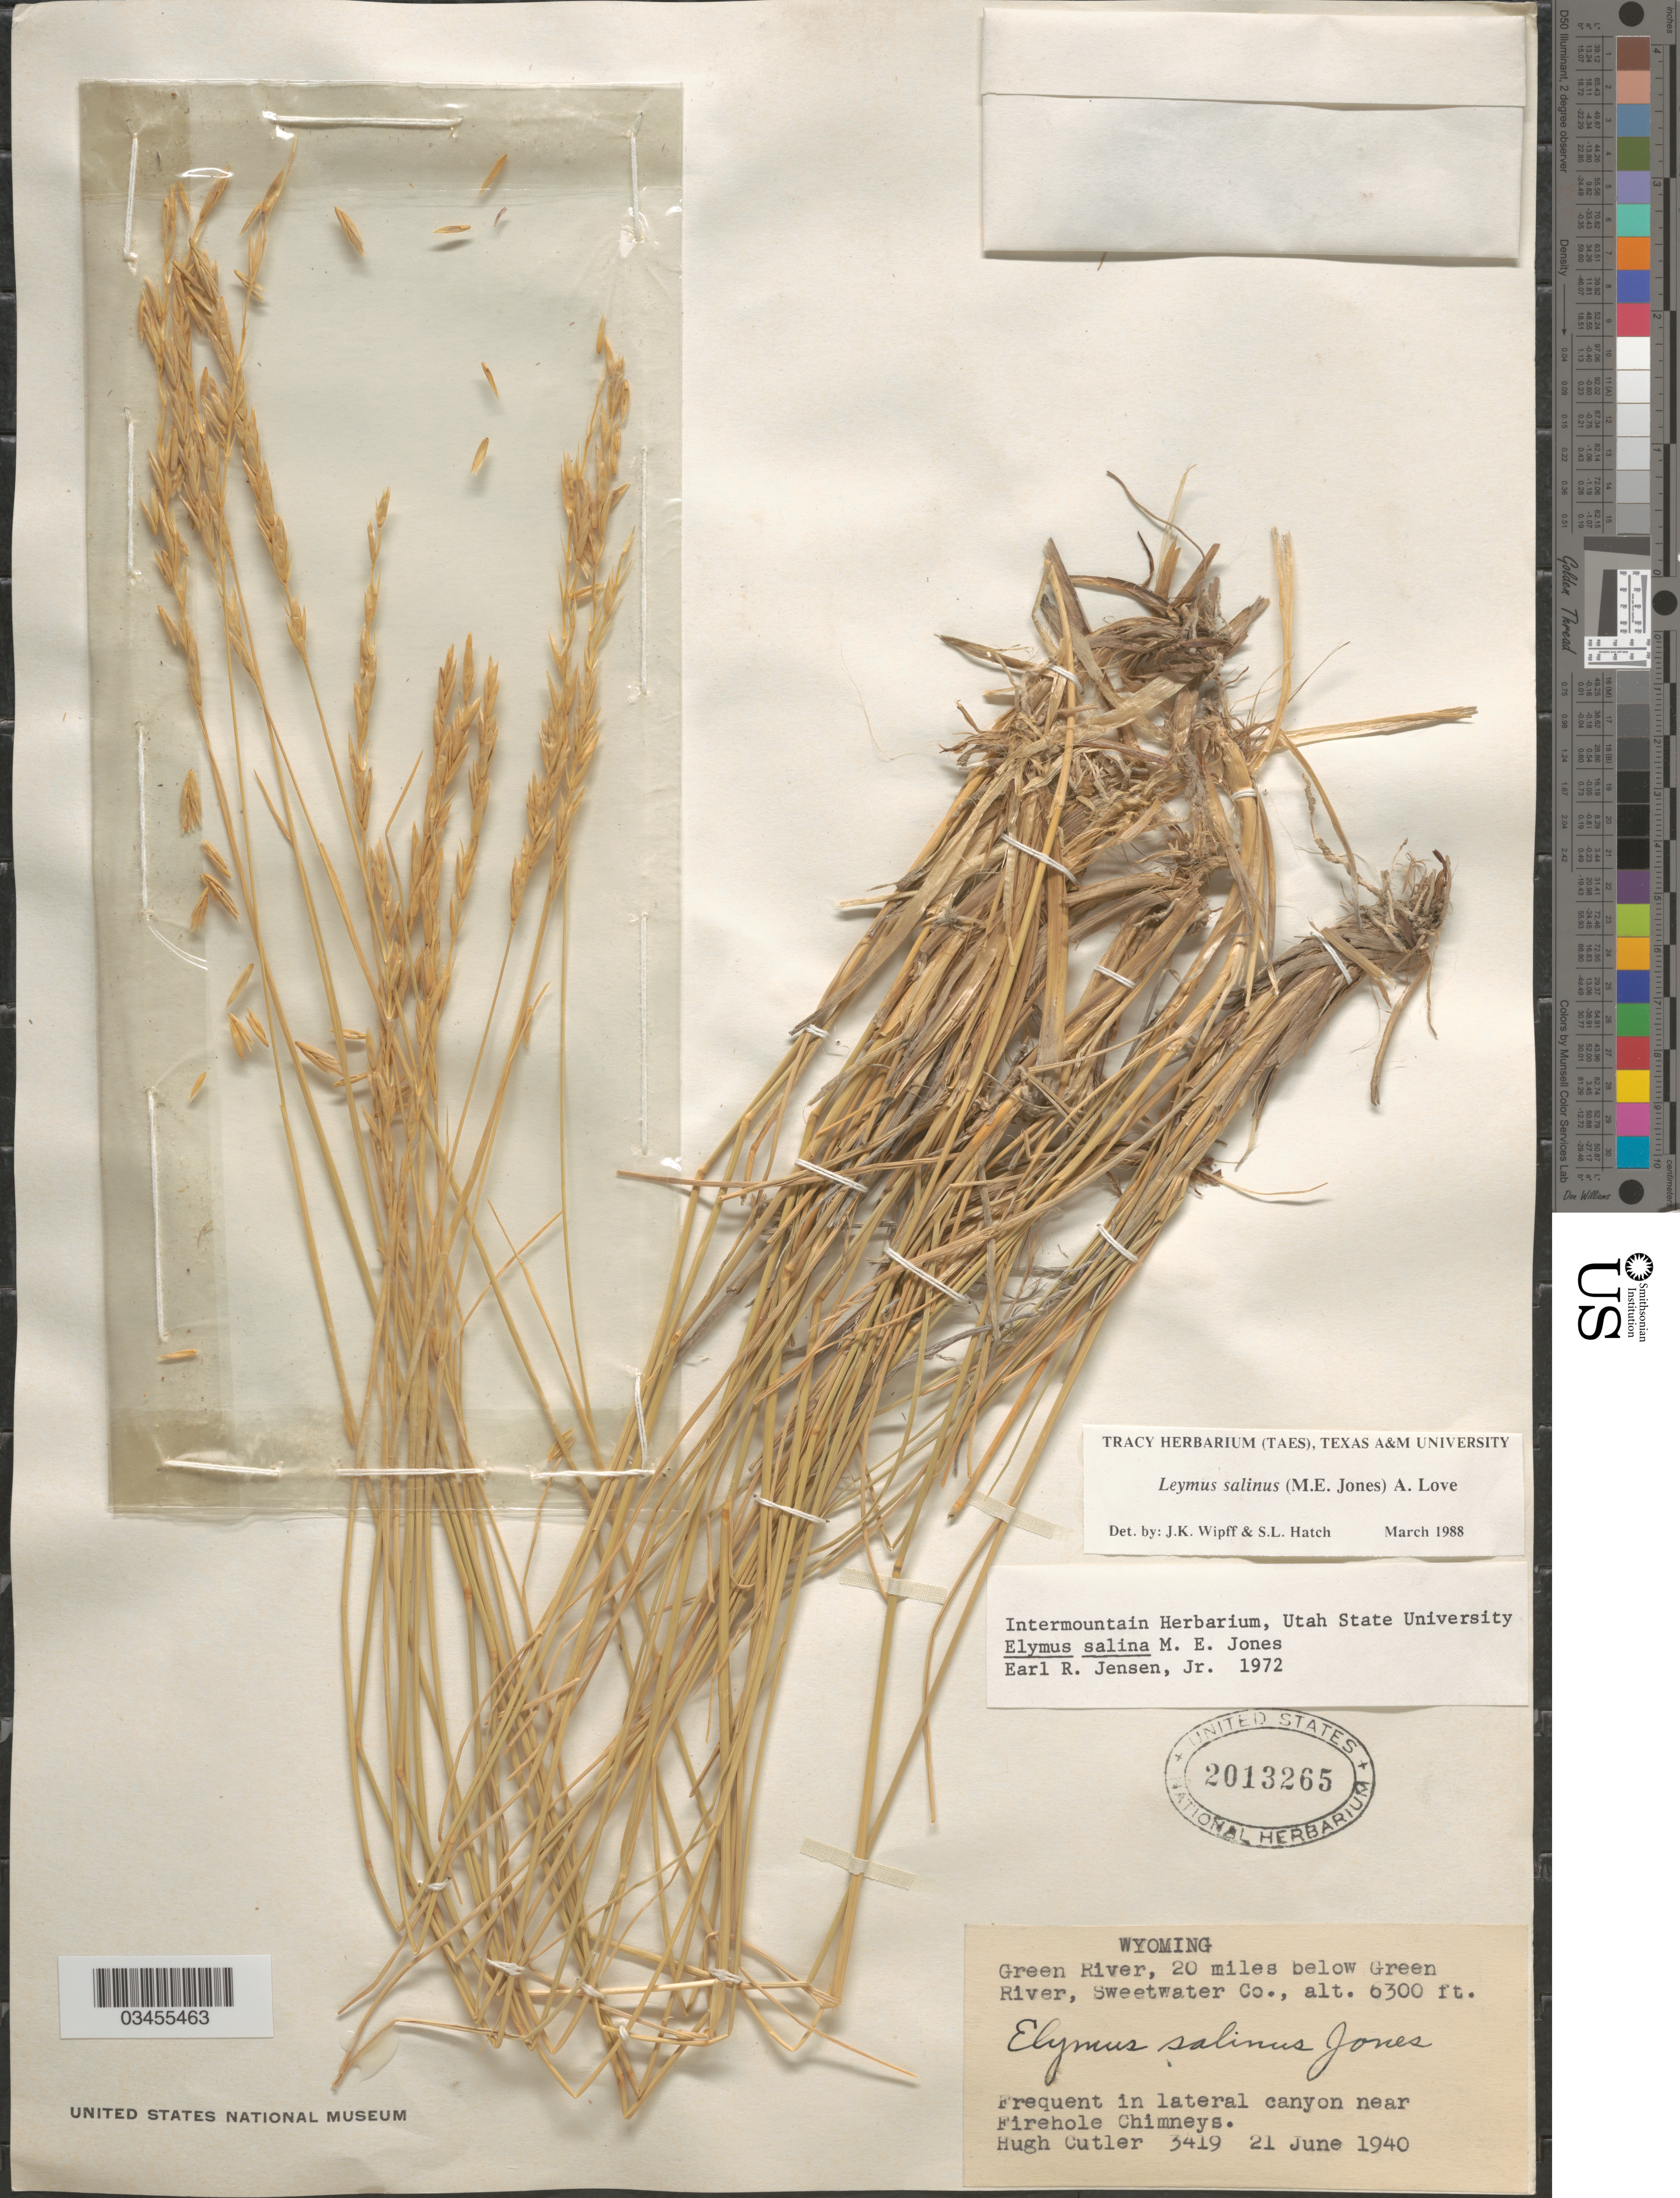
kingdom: Plantae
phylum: Tracheophyta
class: Liliopsida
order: Poales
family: Poaceae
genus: Leymus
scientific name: Leymus salina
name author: (M.E. Jones) Á. Löve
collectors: H. C. Cutler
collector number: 3419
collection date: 1940-06-21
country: United States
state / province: Wyoming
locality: Green River, 20 miles below Green River, Sweetwater Co. Frequent in lateral canyon near Firehole Chimneys.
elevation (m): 1920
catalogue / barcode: US 2013265